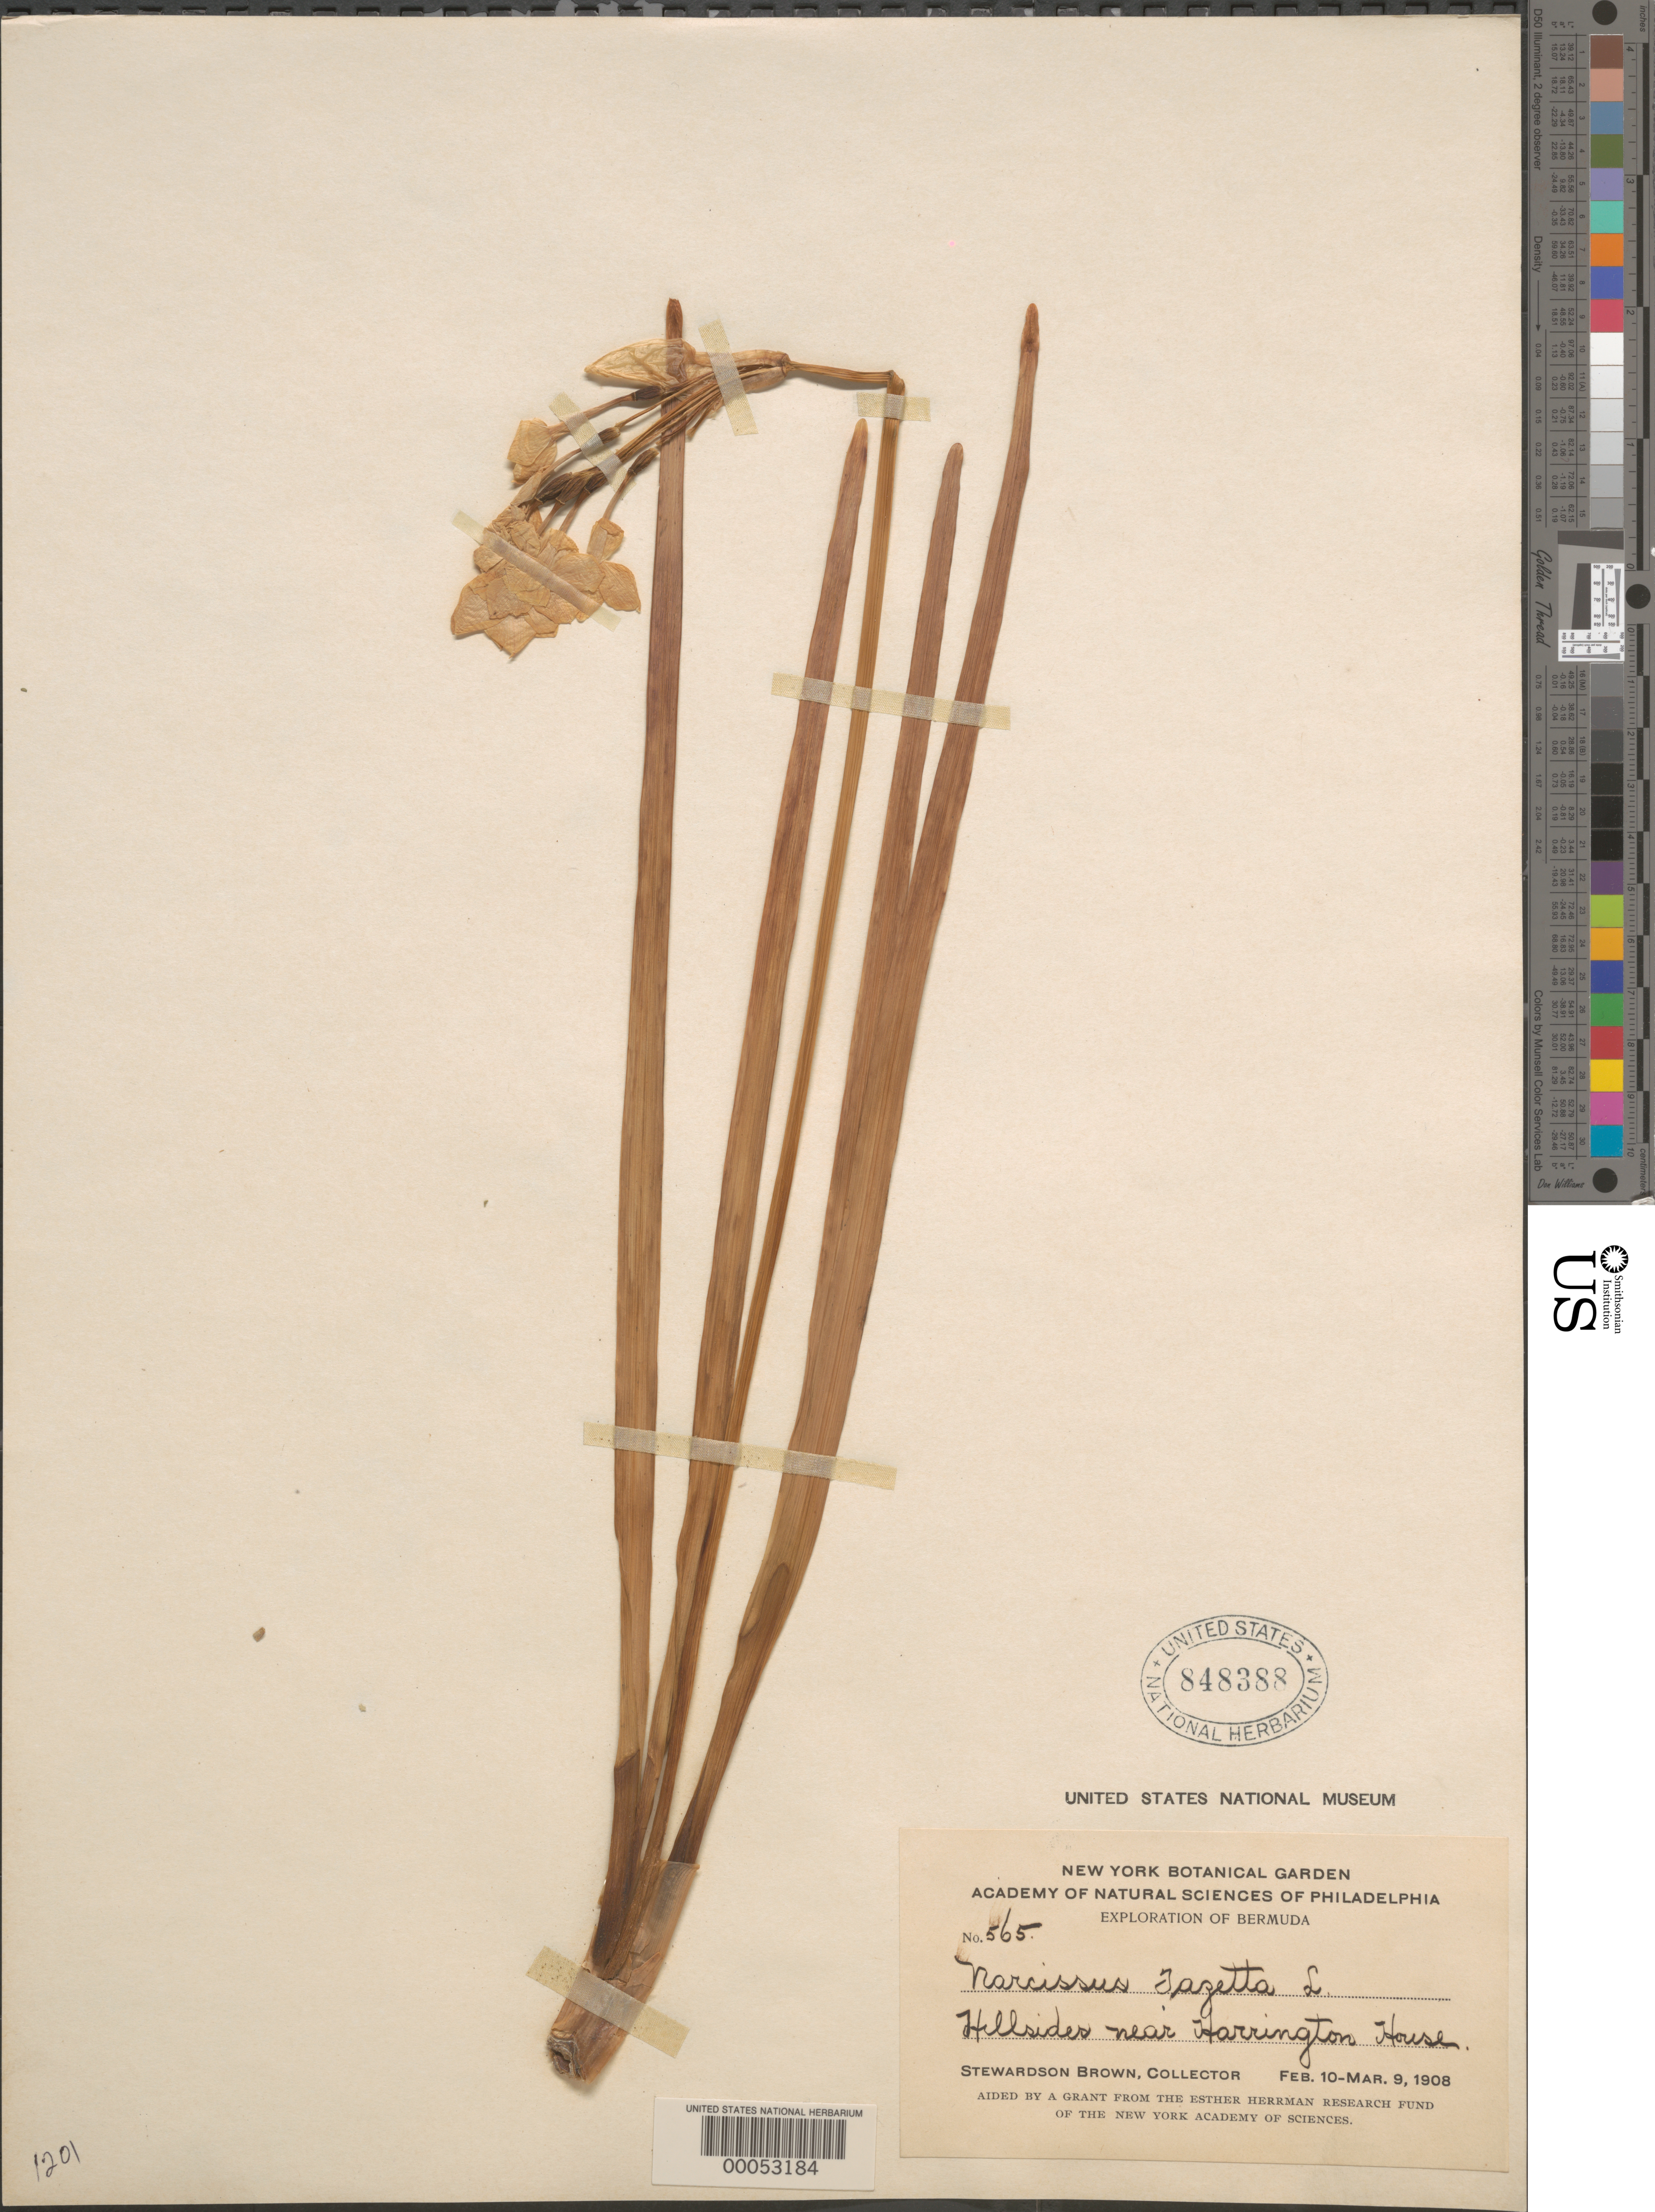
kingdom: Plantae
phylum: Tracheophyta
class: Liliopsida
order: Asparagales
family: Amaryllidaceae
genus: Narcissus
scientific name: Narcissus tazetta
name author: L.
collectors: S. Brown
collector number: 565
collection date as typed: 10 Feb 1908 to 09 Mar 1908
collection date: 1908-02-10/1908-03-09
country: Bermuda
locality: Near Harrington House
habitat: Hillsides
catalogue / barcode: US 848388